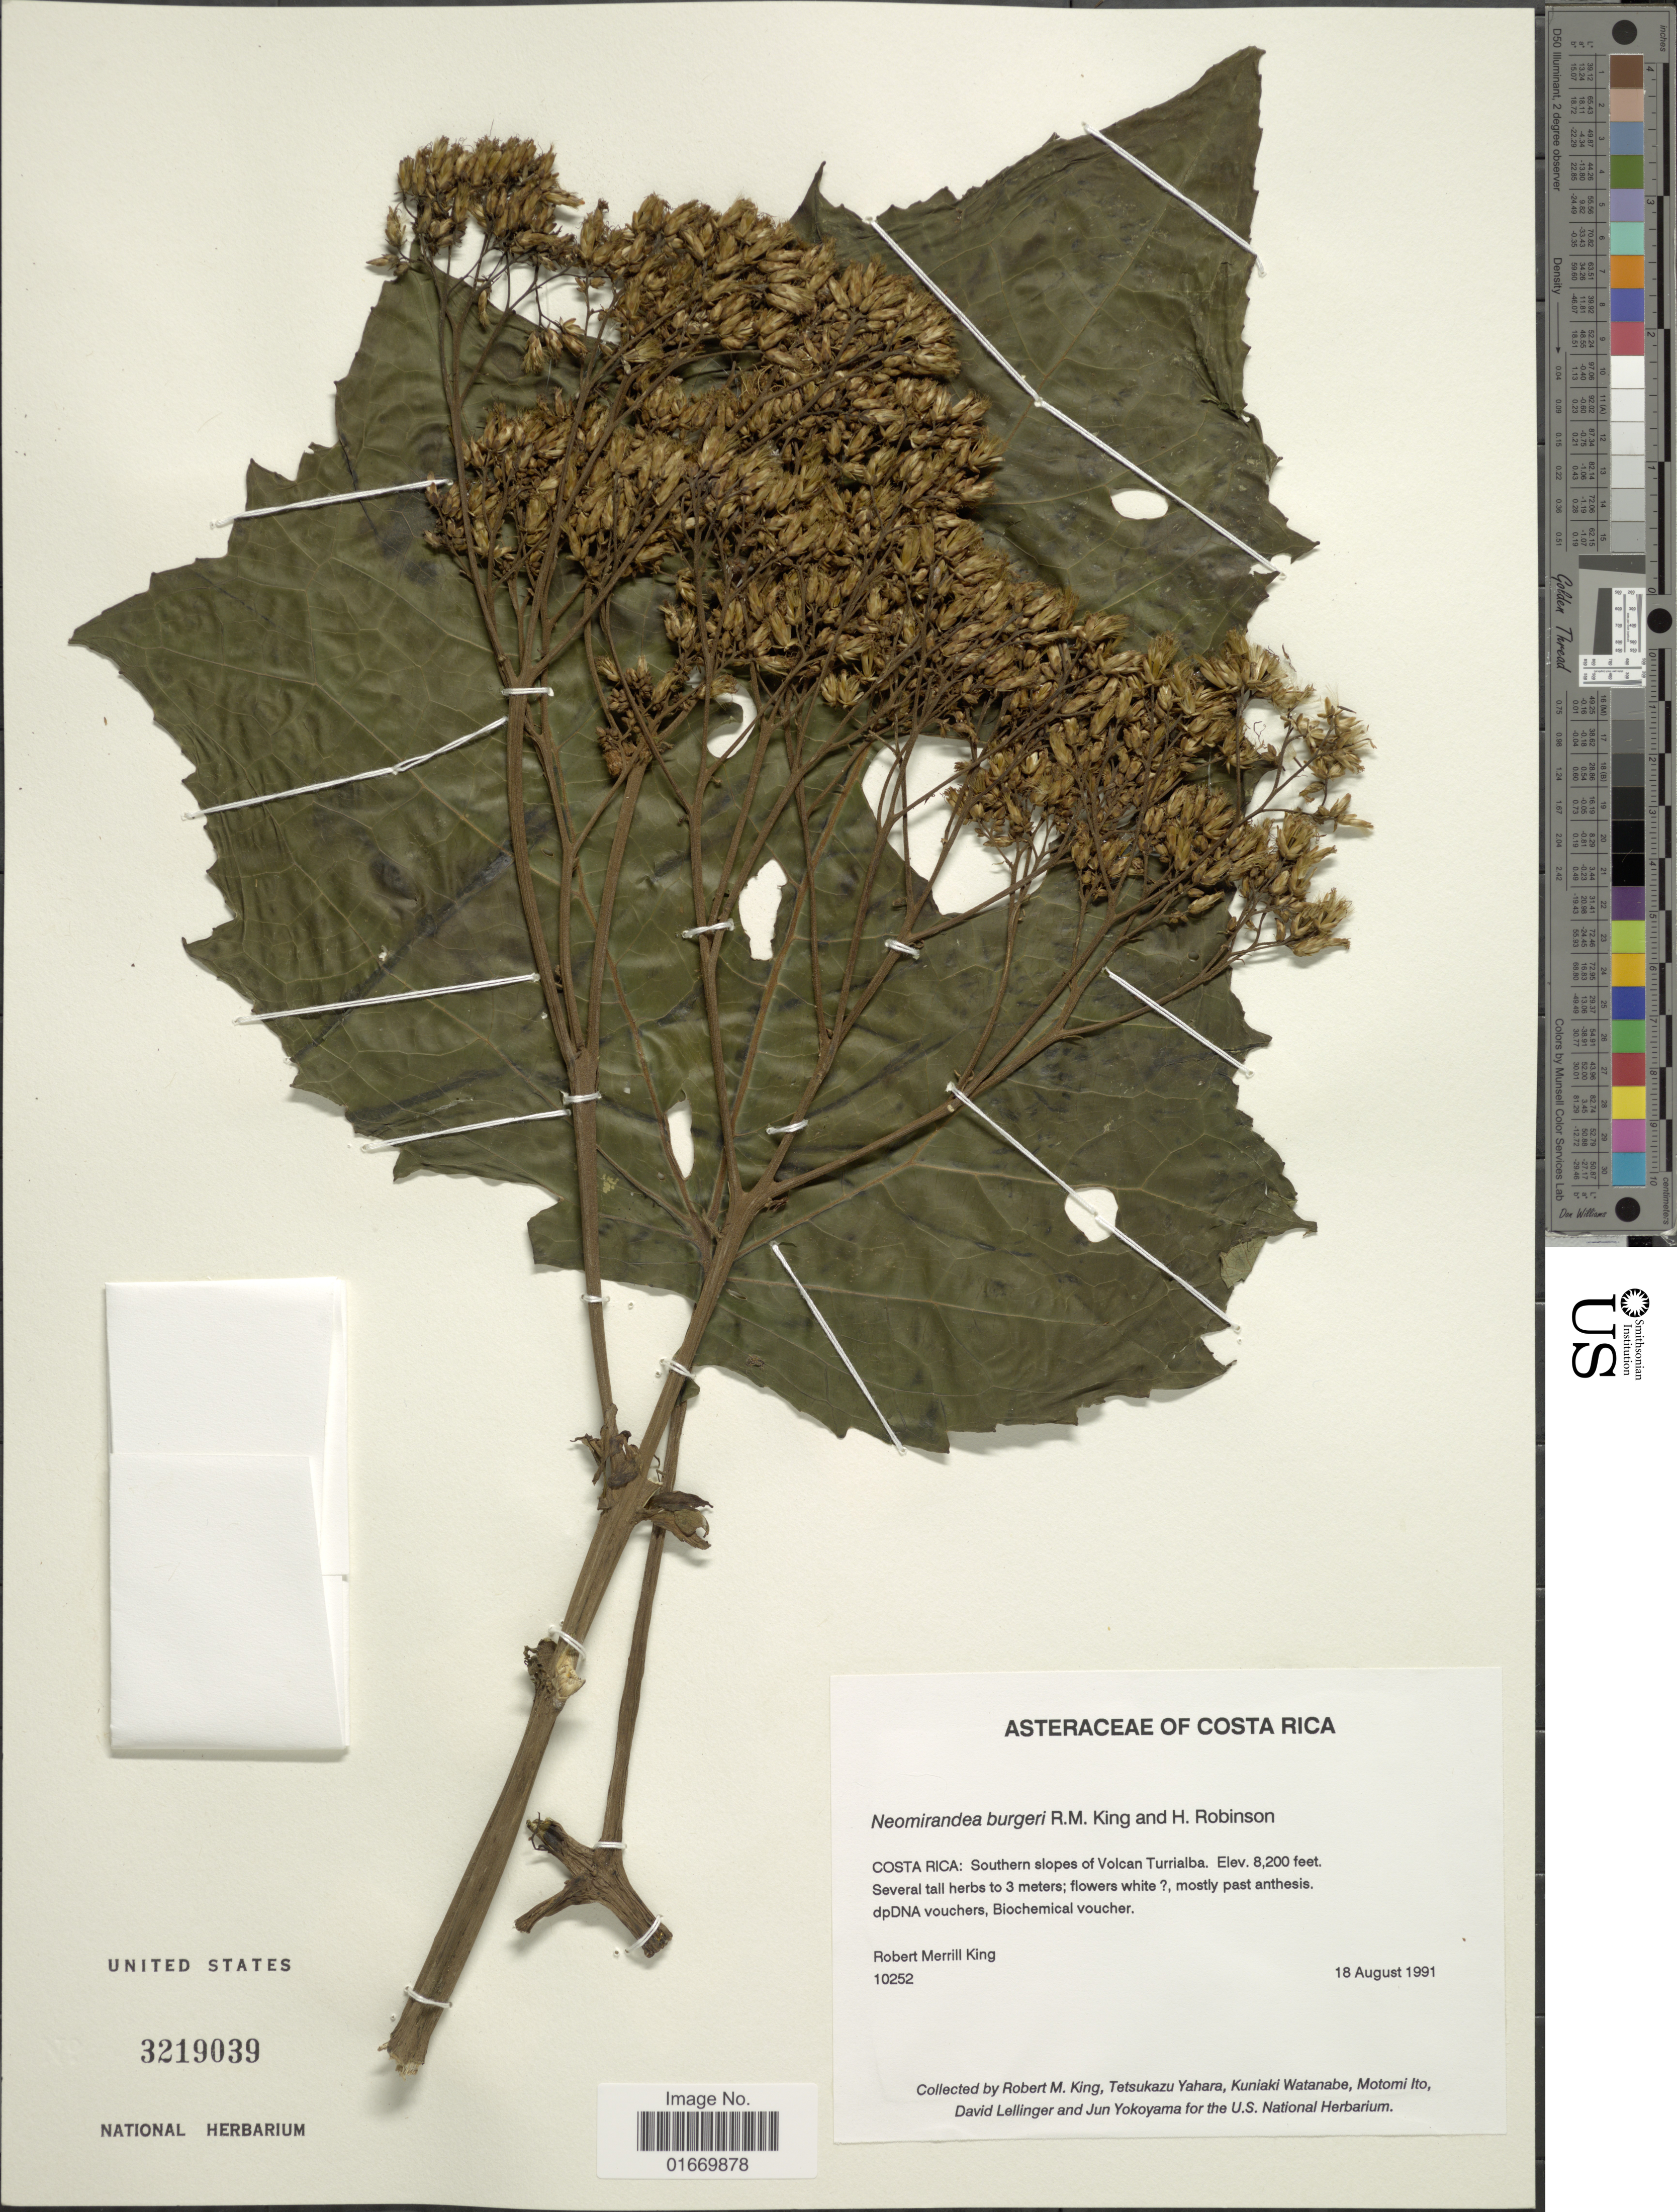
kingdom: Plantae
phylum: Tracheophyta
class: Magnoliopsida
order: Asterales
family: Asteraceae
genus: Neomirandea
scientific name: Neomirandea burgeri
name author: R.M. King & H. Rob.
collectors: R. M. King, T. Yahara, K. Watanabe, M. Ito & et al.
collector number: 10252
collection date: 1991-08-18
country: Costa Rica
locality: Southern slopes of Volcan Turrialba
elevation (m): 2499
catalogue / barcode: US 3219039